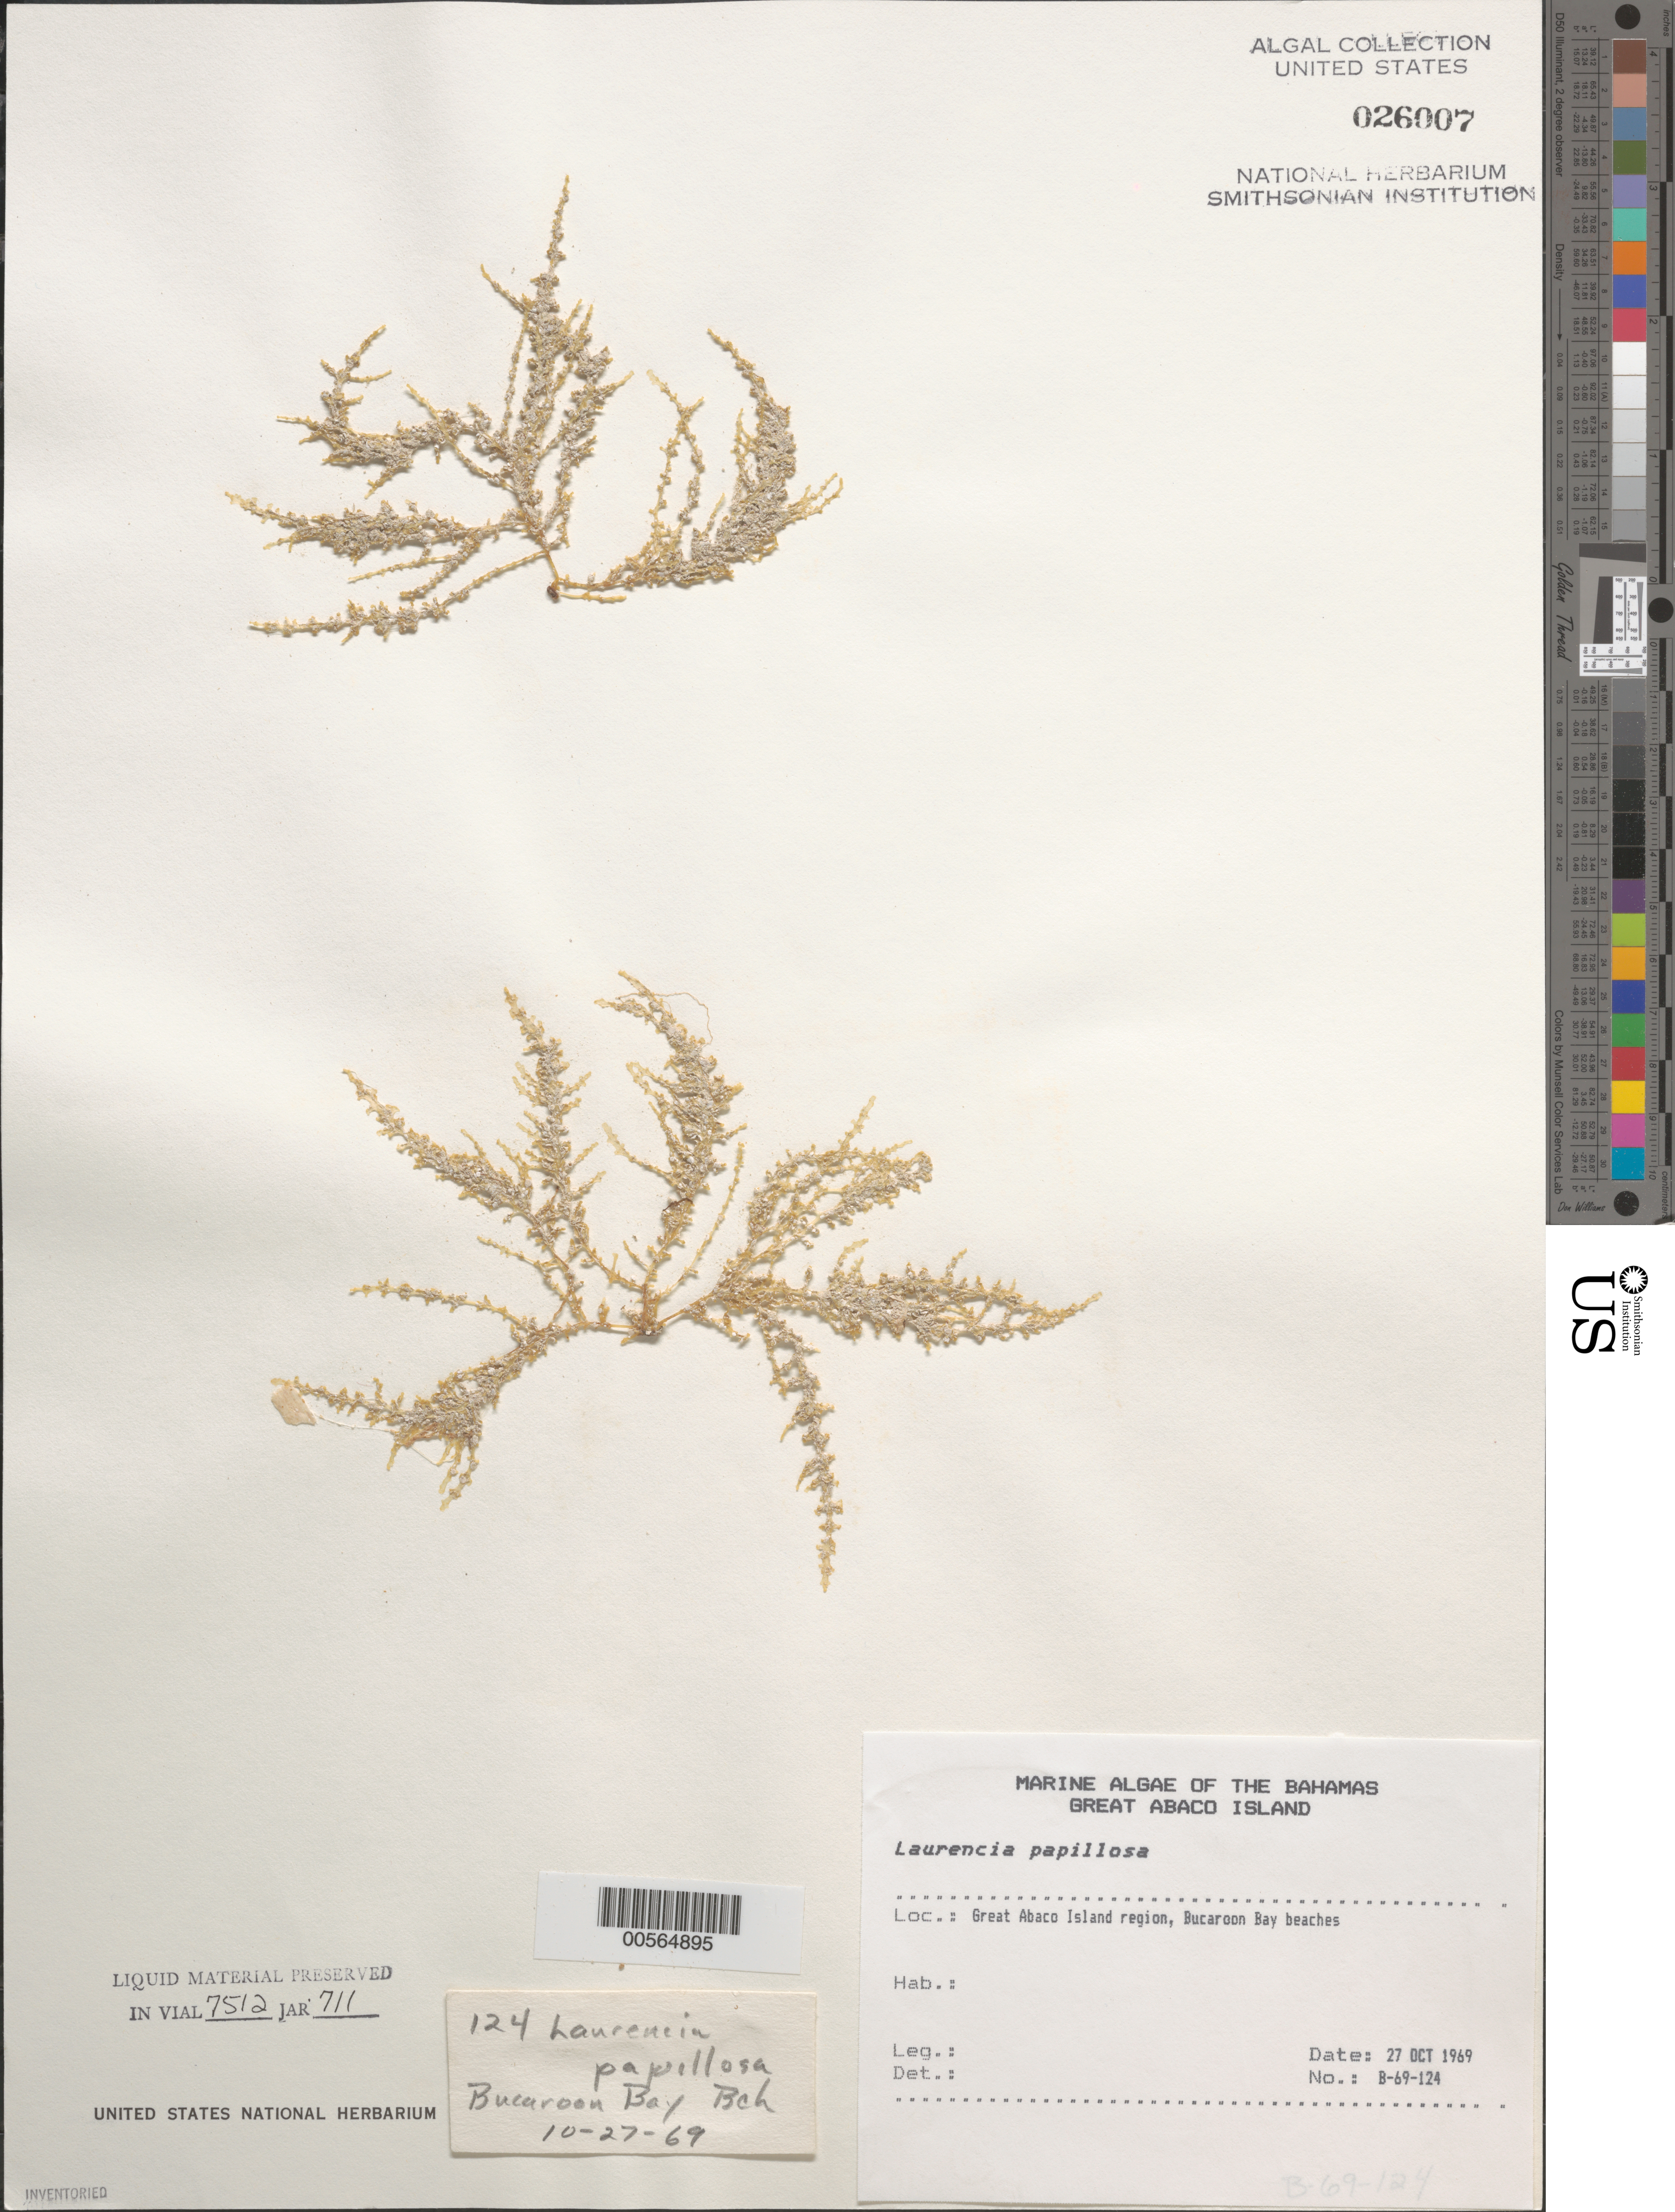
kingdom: Plantae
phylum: Rhodophyta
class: Florideophyceae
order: Ceramiales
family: Rhodomelaceae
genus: Palisada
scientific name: Palisada perforata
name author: (Bory) K.W. Nam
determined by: Algae name updating Project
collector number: B-69-124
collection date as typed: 27 Oct 1969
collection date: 1969-10-27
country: Bahamas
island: Great Abaco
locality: Buckaroon Bay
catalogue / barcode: US 26007